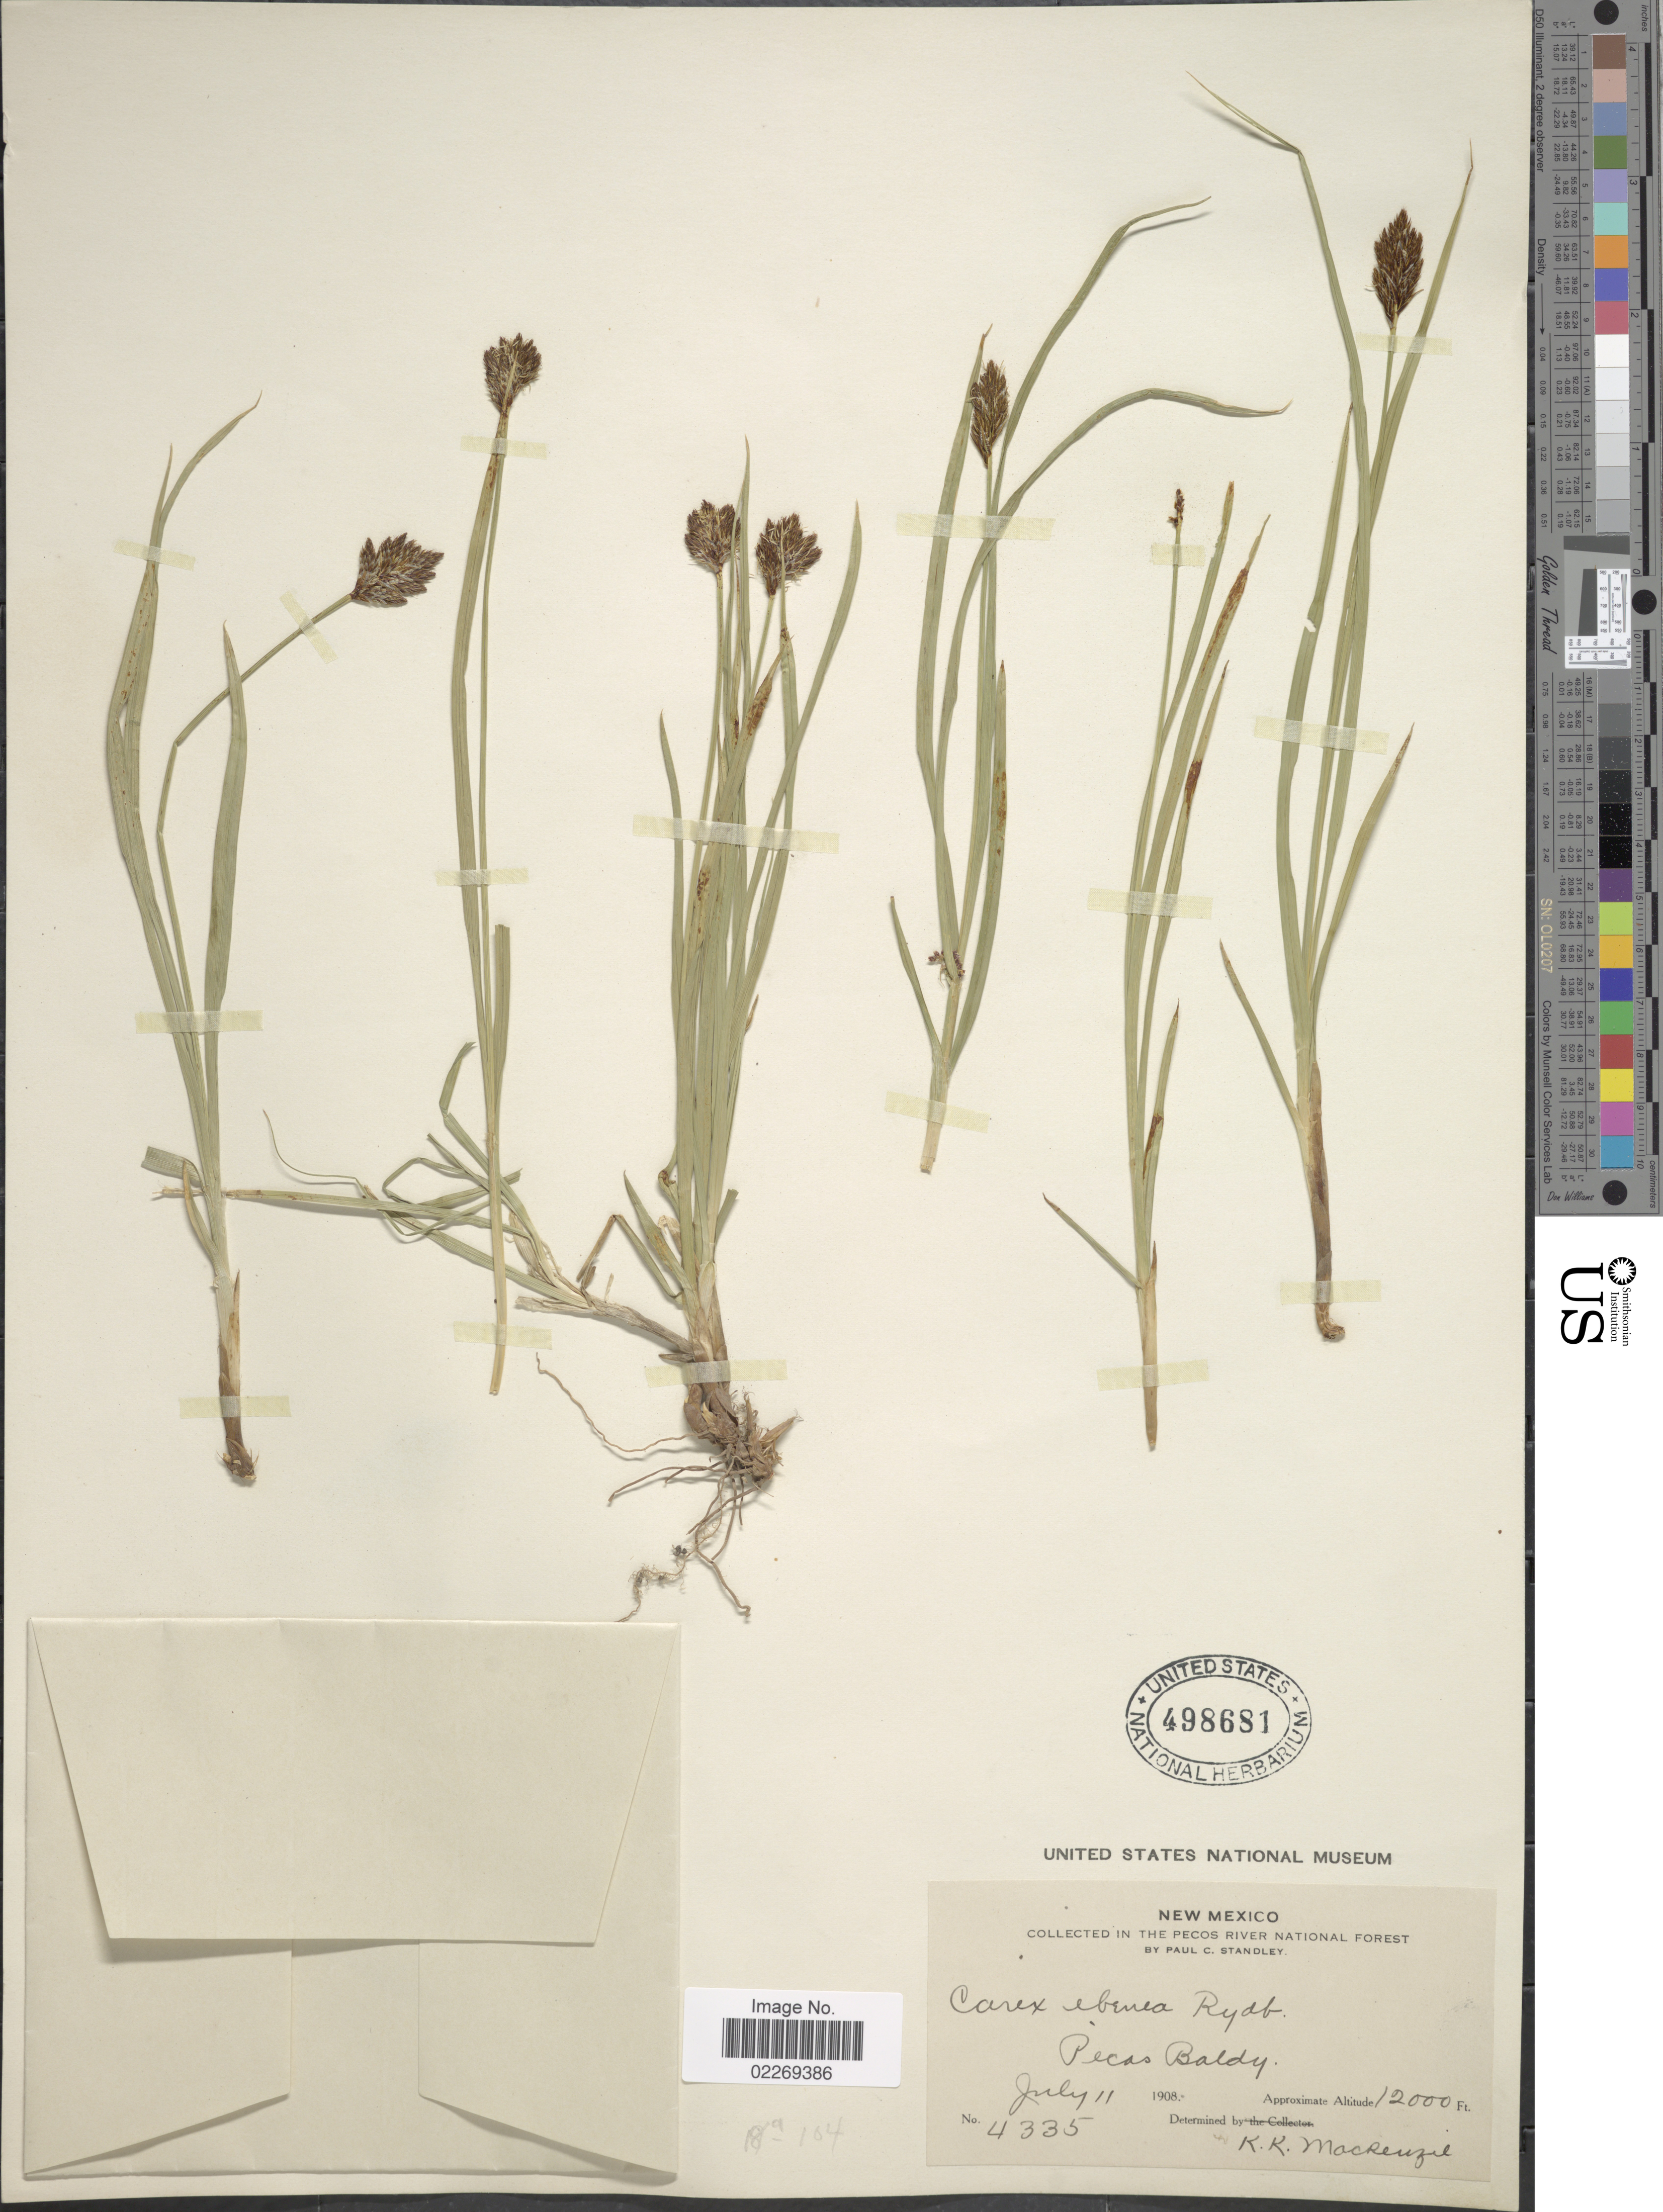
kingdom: Plantae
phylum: Tracheophyta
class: Liliopsida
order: Poales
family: Cyperaceae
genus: Carex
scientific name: Carex ebenea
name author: Rydb.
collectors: P. C. Standley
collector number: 4335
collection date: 1908-07-11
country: United States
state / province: New Mexico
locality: The Pecos International Forest. Pecas Baldy.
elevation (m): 3658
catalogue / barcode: US 498681